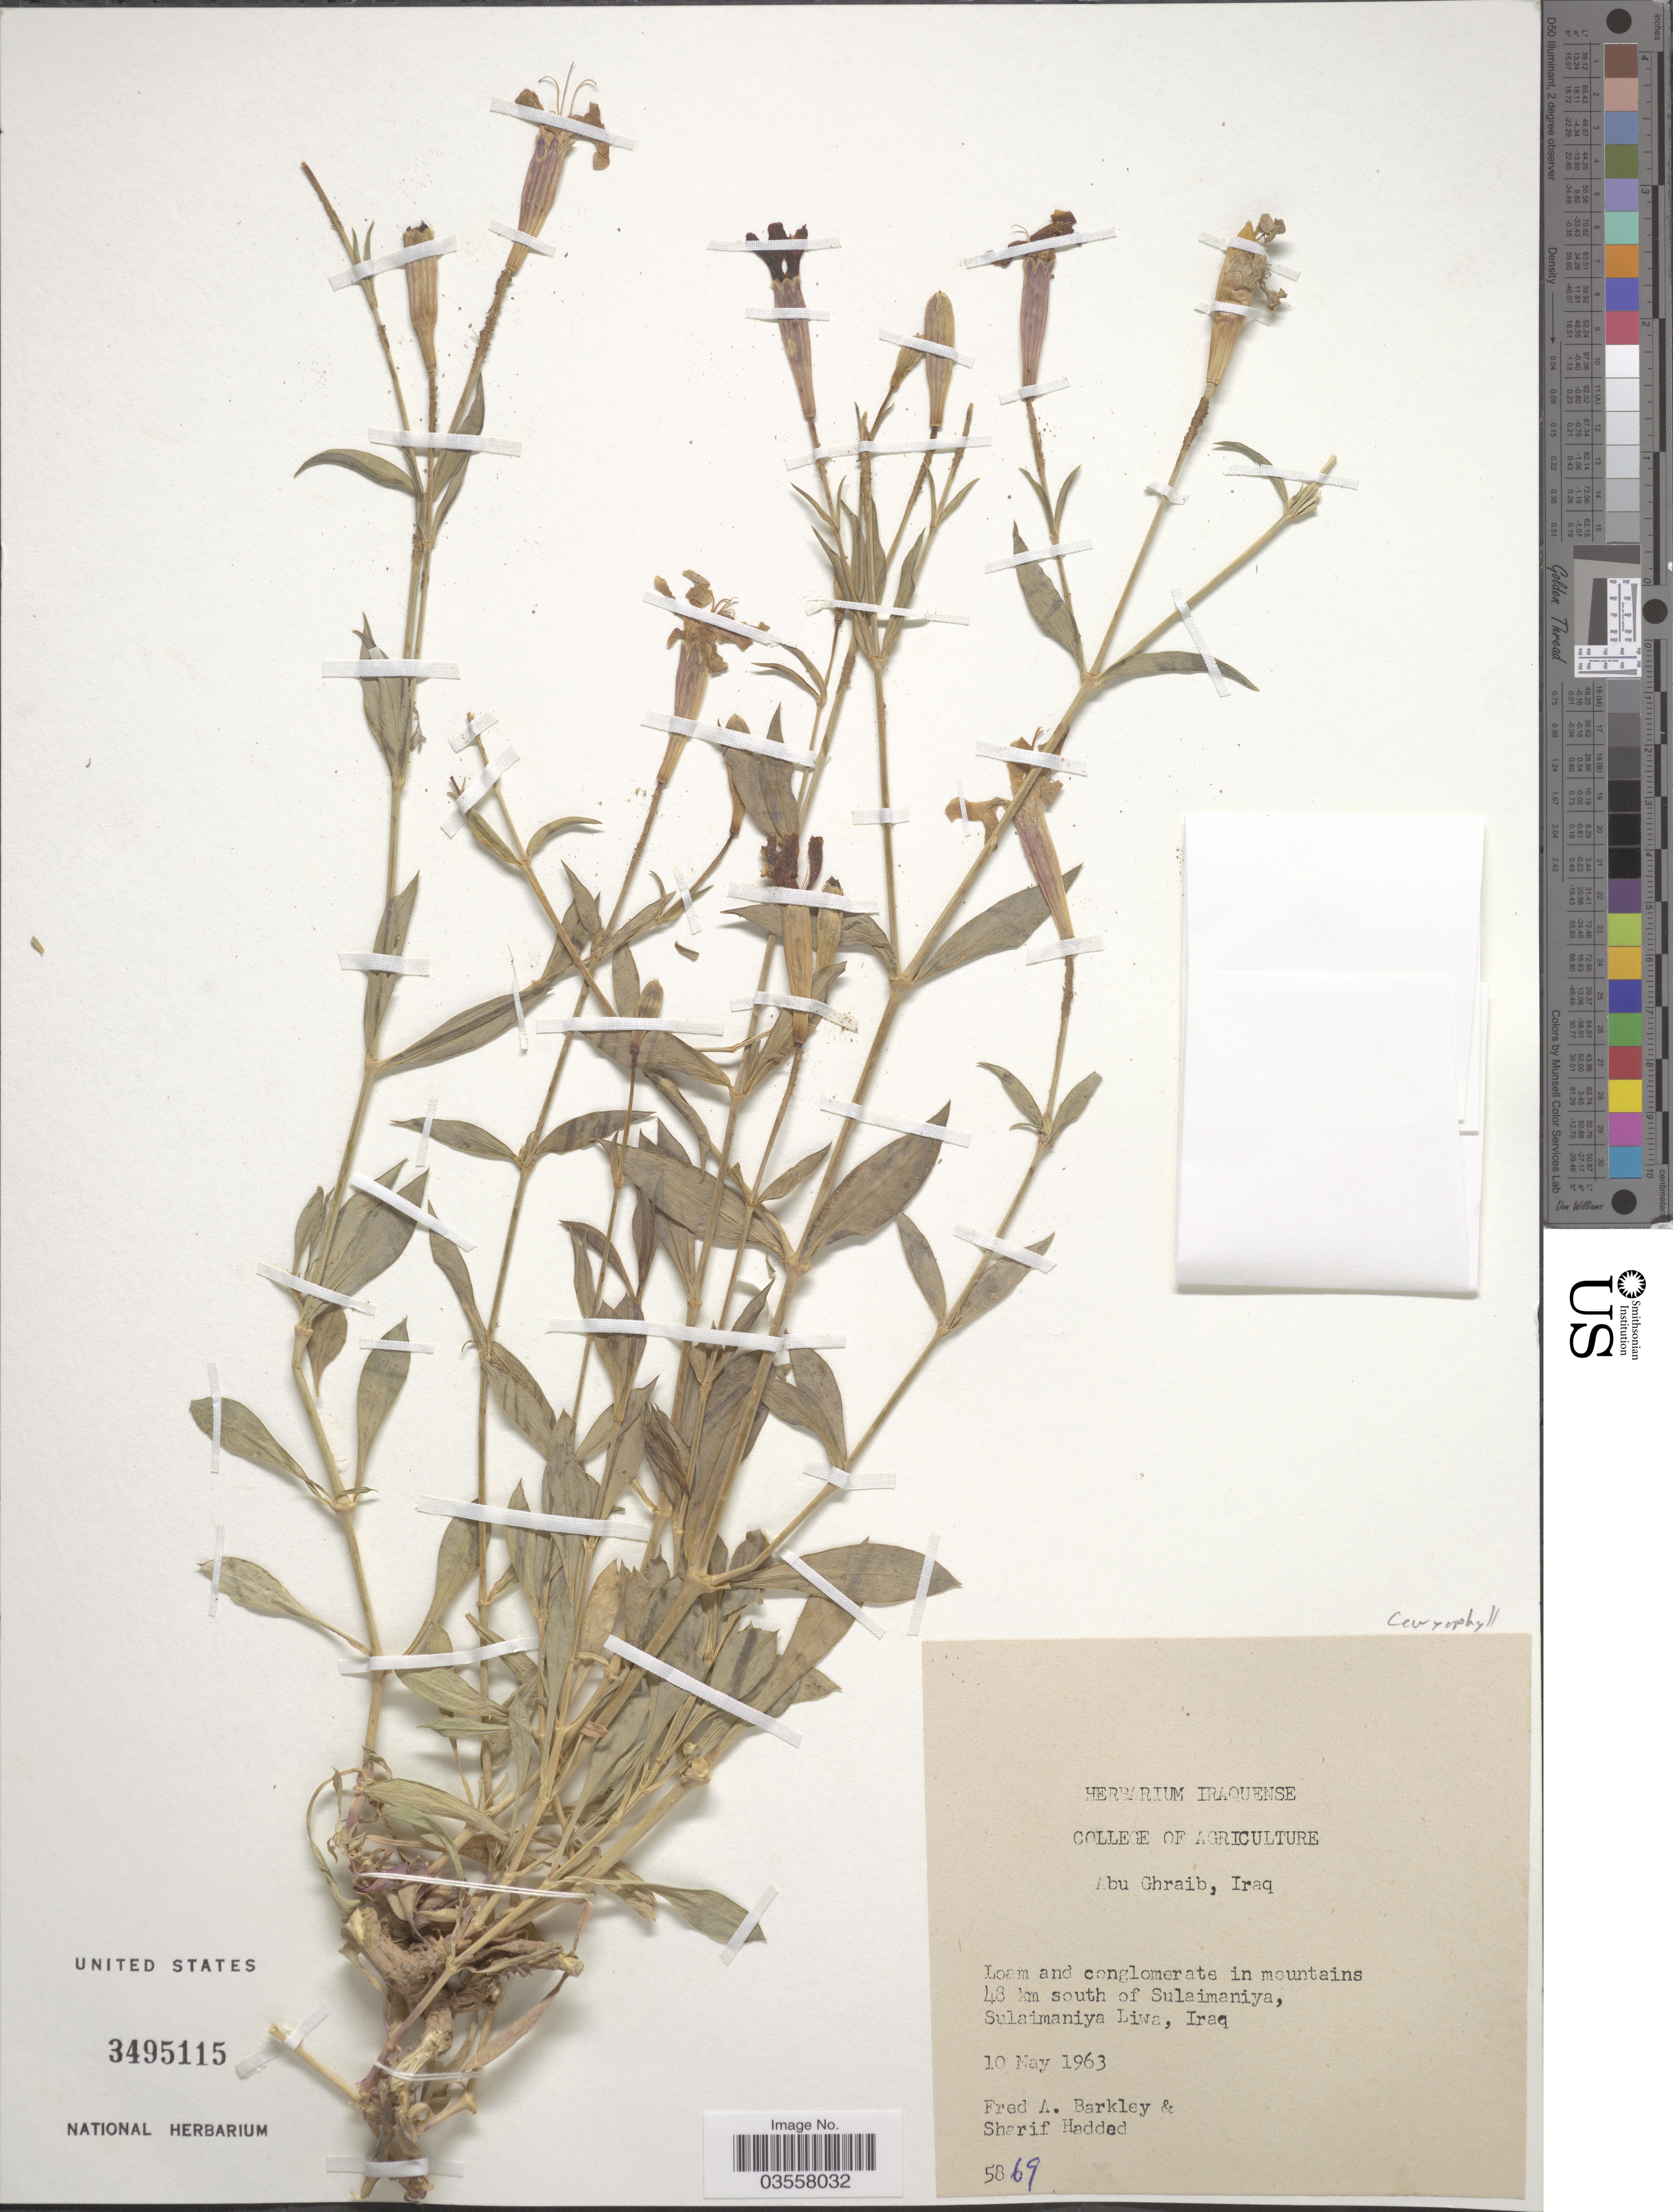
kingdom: Plantae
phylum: Tracheophyta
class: Magnoliopsida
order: Caryophyllales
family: Caryophyllaceae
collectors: F. A. Barkley & S. Hadded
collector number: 5869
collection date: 1963-05-10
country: Iraq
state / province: As Sulaymānīyah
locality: Abu Ghraib. Loam and conglomerats in mountains 48 km south of Sulaimaniya, Sulaimaniya Liwa.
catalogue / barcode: US 3495115